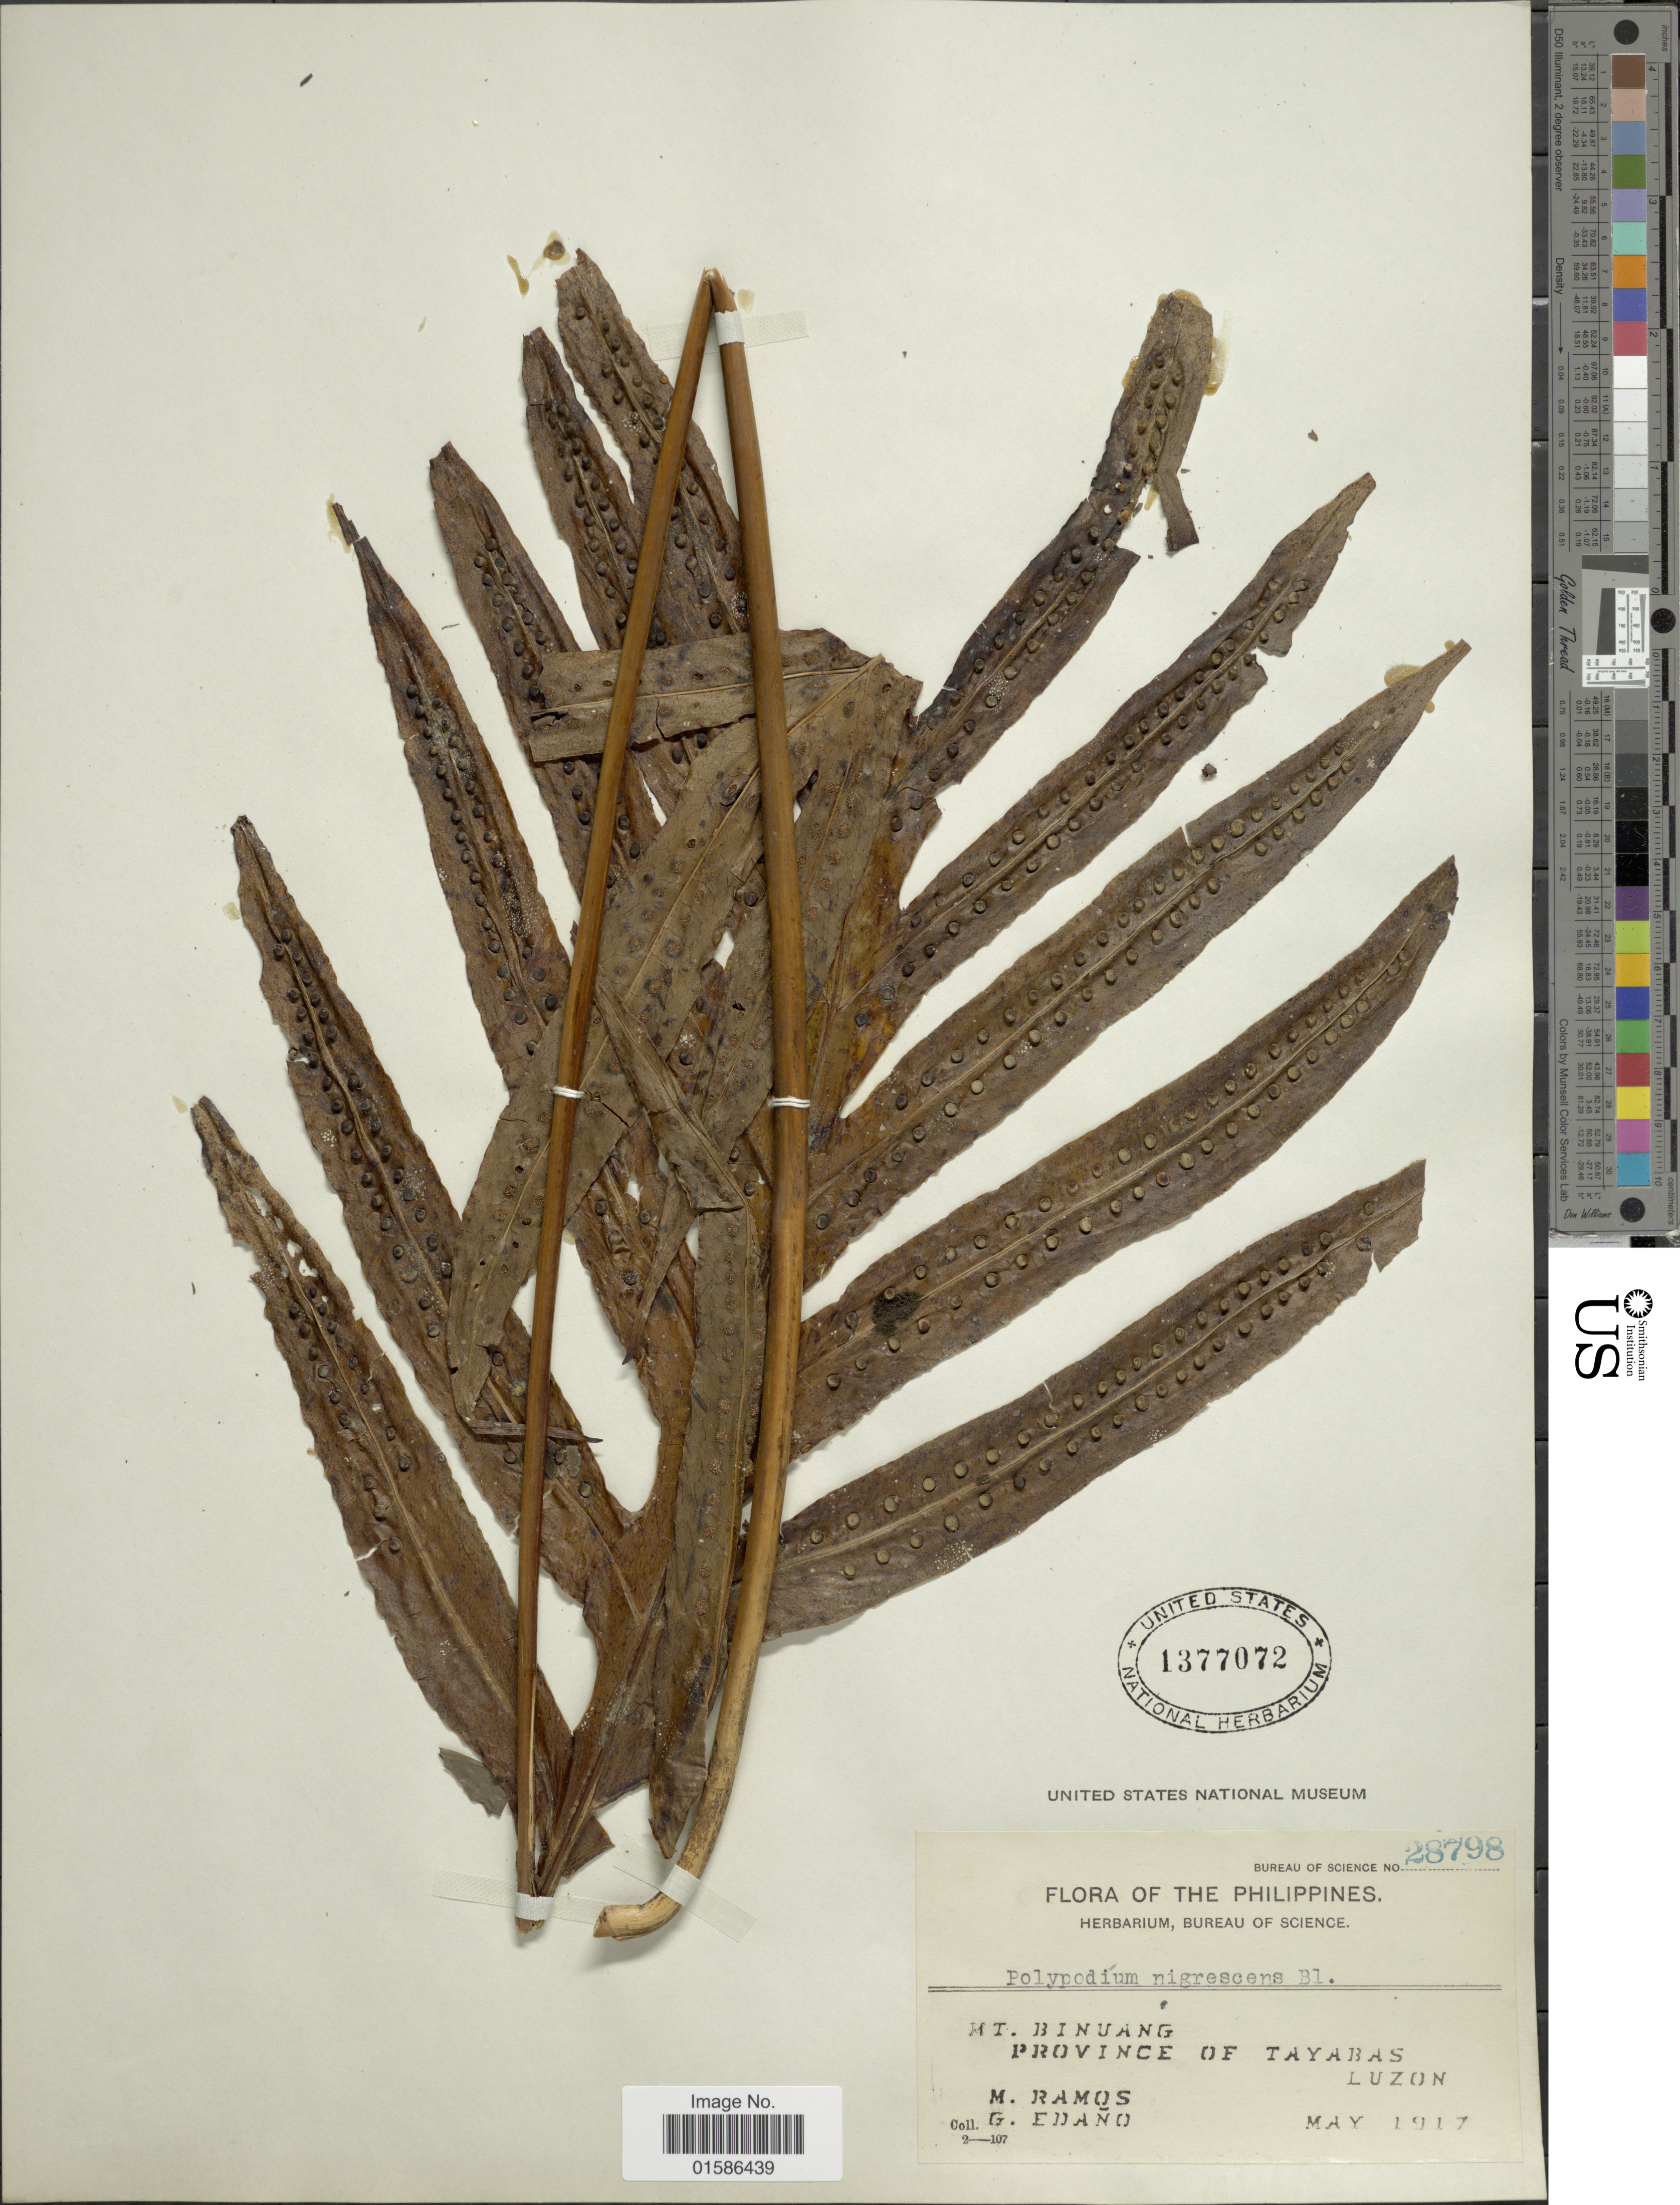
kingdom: Plantae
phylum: Tracheophyta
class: Polypodiopsida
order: Polypodiales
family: Polypodiaceae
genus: Microsorum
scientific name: Microsorum membranifolium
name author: (R. Br.) Ching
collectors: M. Ramos & G. Edaño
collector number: Bureau of Science 28798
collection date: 1917-05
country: Philippines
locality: Mt Binuang, Province of Tayabas, Luzon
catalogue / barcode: US 1377072